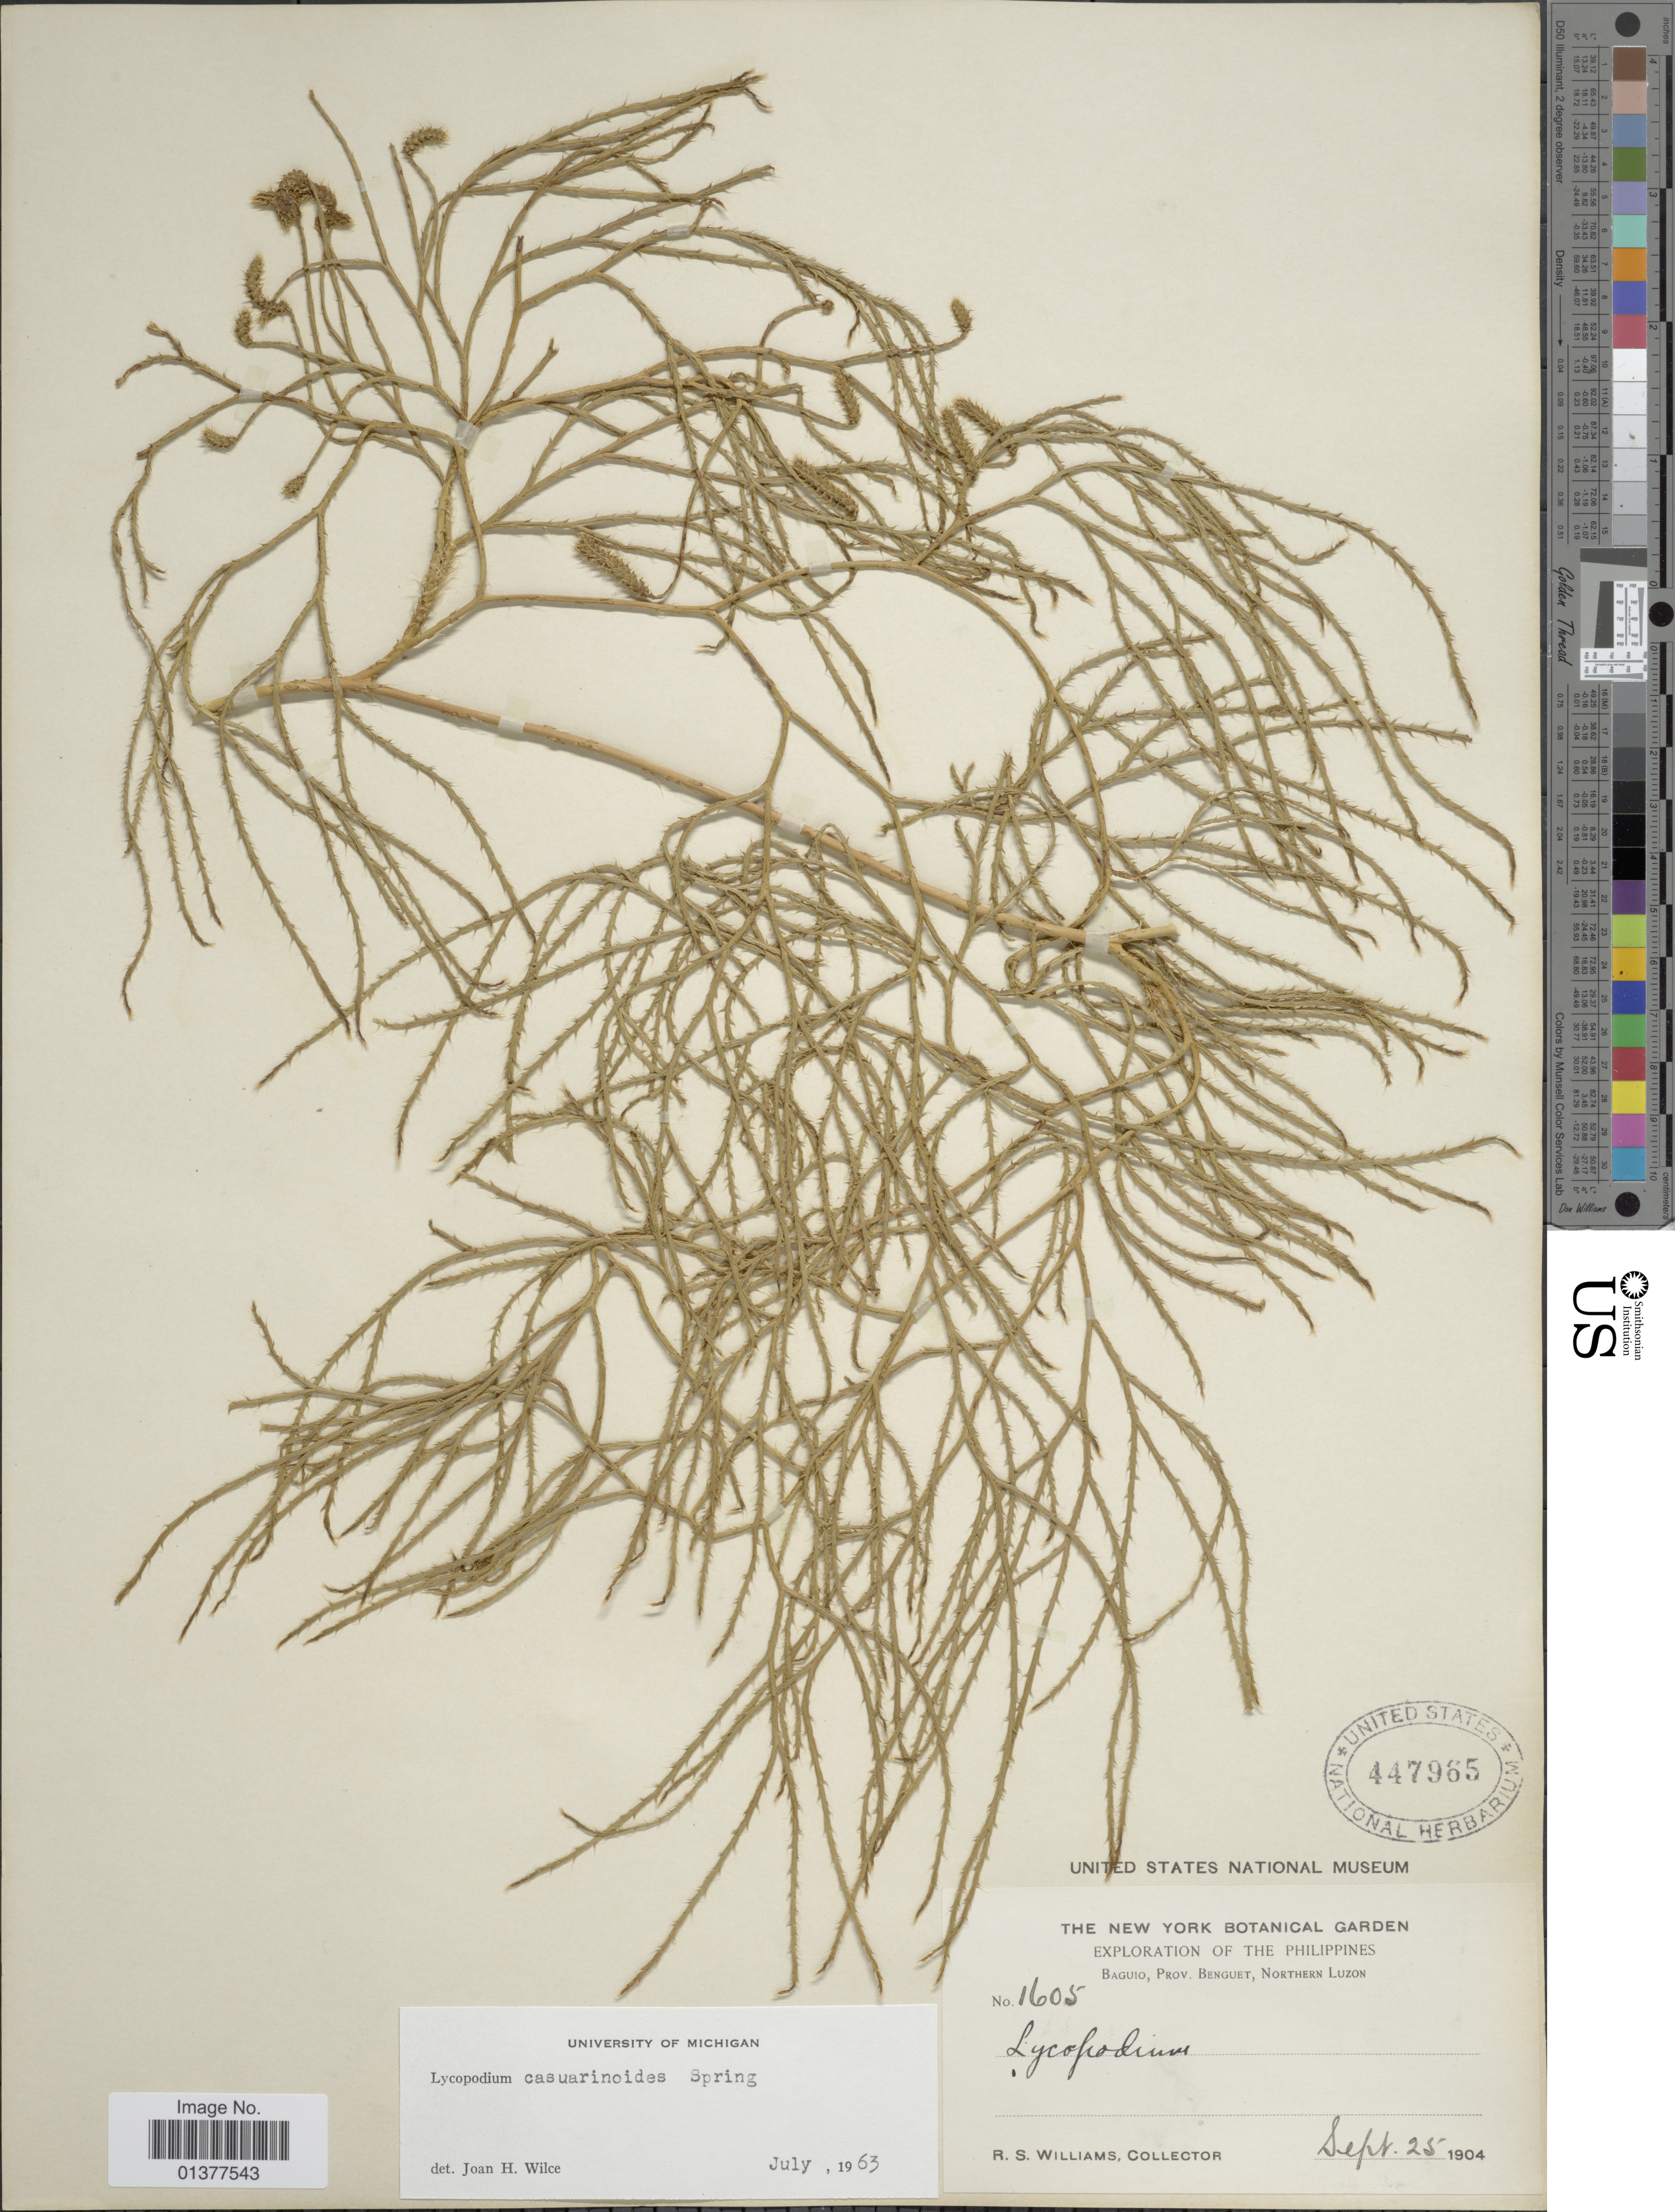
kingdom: Plantae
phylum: Tracheophyta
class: Lycopodiopsida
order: Lycopodiales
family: Lycopodiaceae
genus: Lycopodiastrum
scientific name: Lycopodiastrum casuarinoides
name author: (Spring) Holub ex R.D. Dixit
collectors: R. S. Williams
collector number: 1605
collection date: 1904-09-25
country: Philippines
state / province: Central Luzon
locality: Baguio, prov. Benguet, Northern Luzon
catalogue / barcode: US 447965